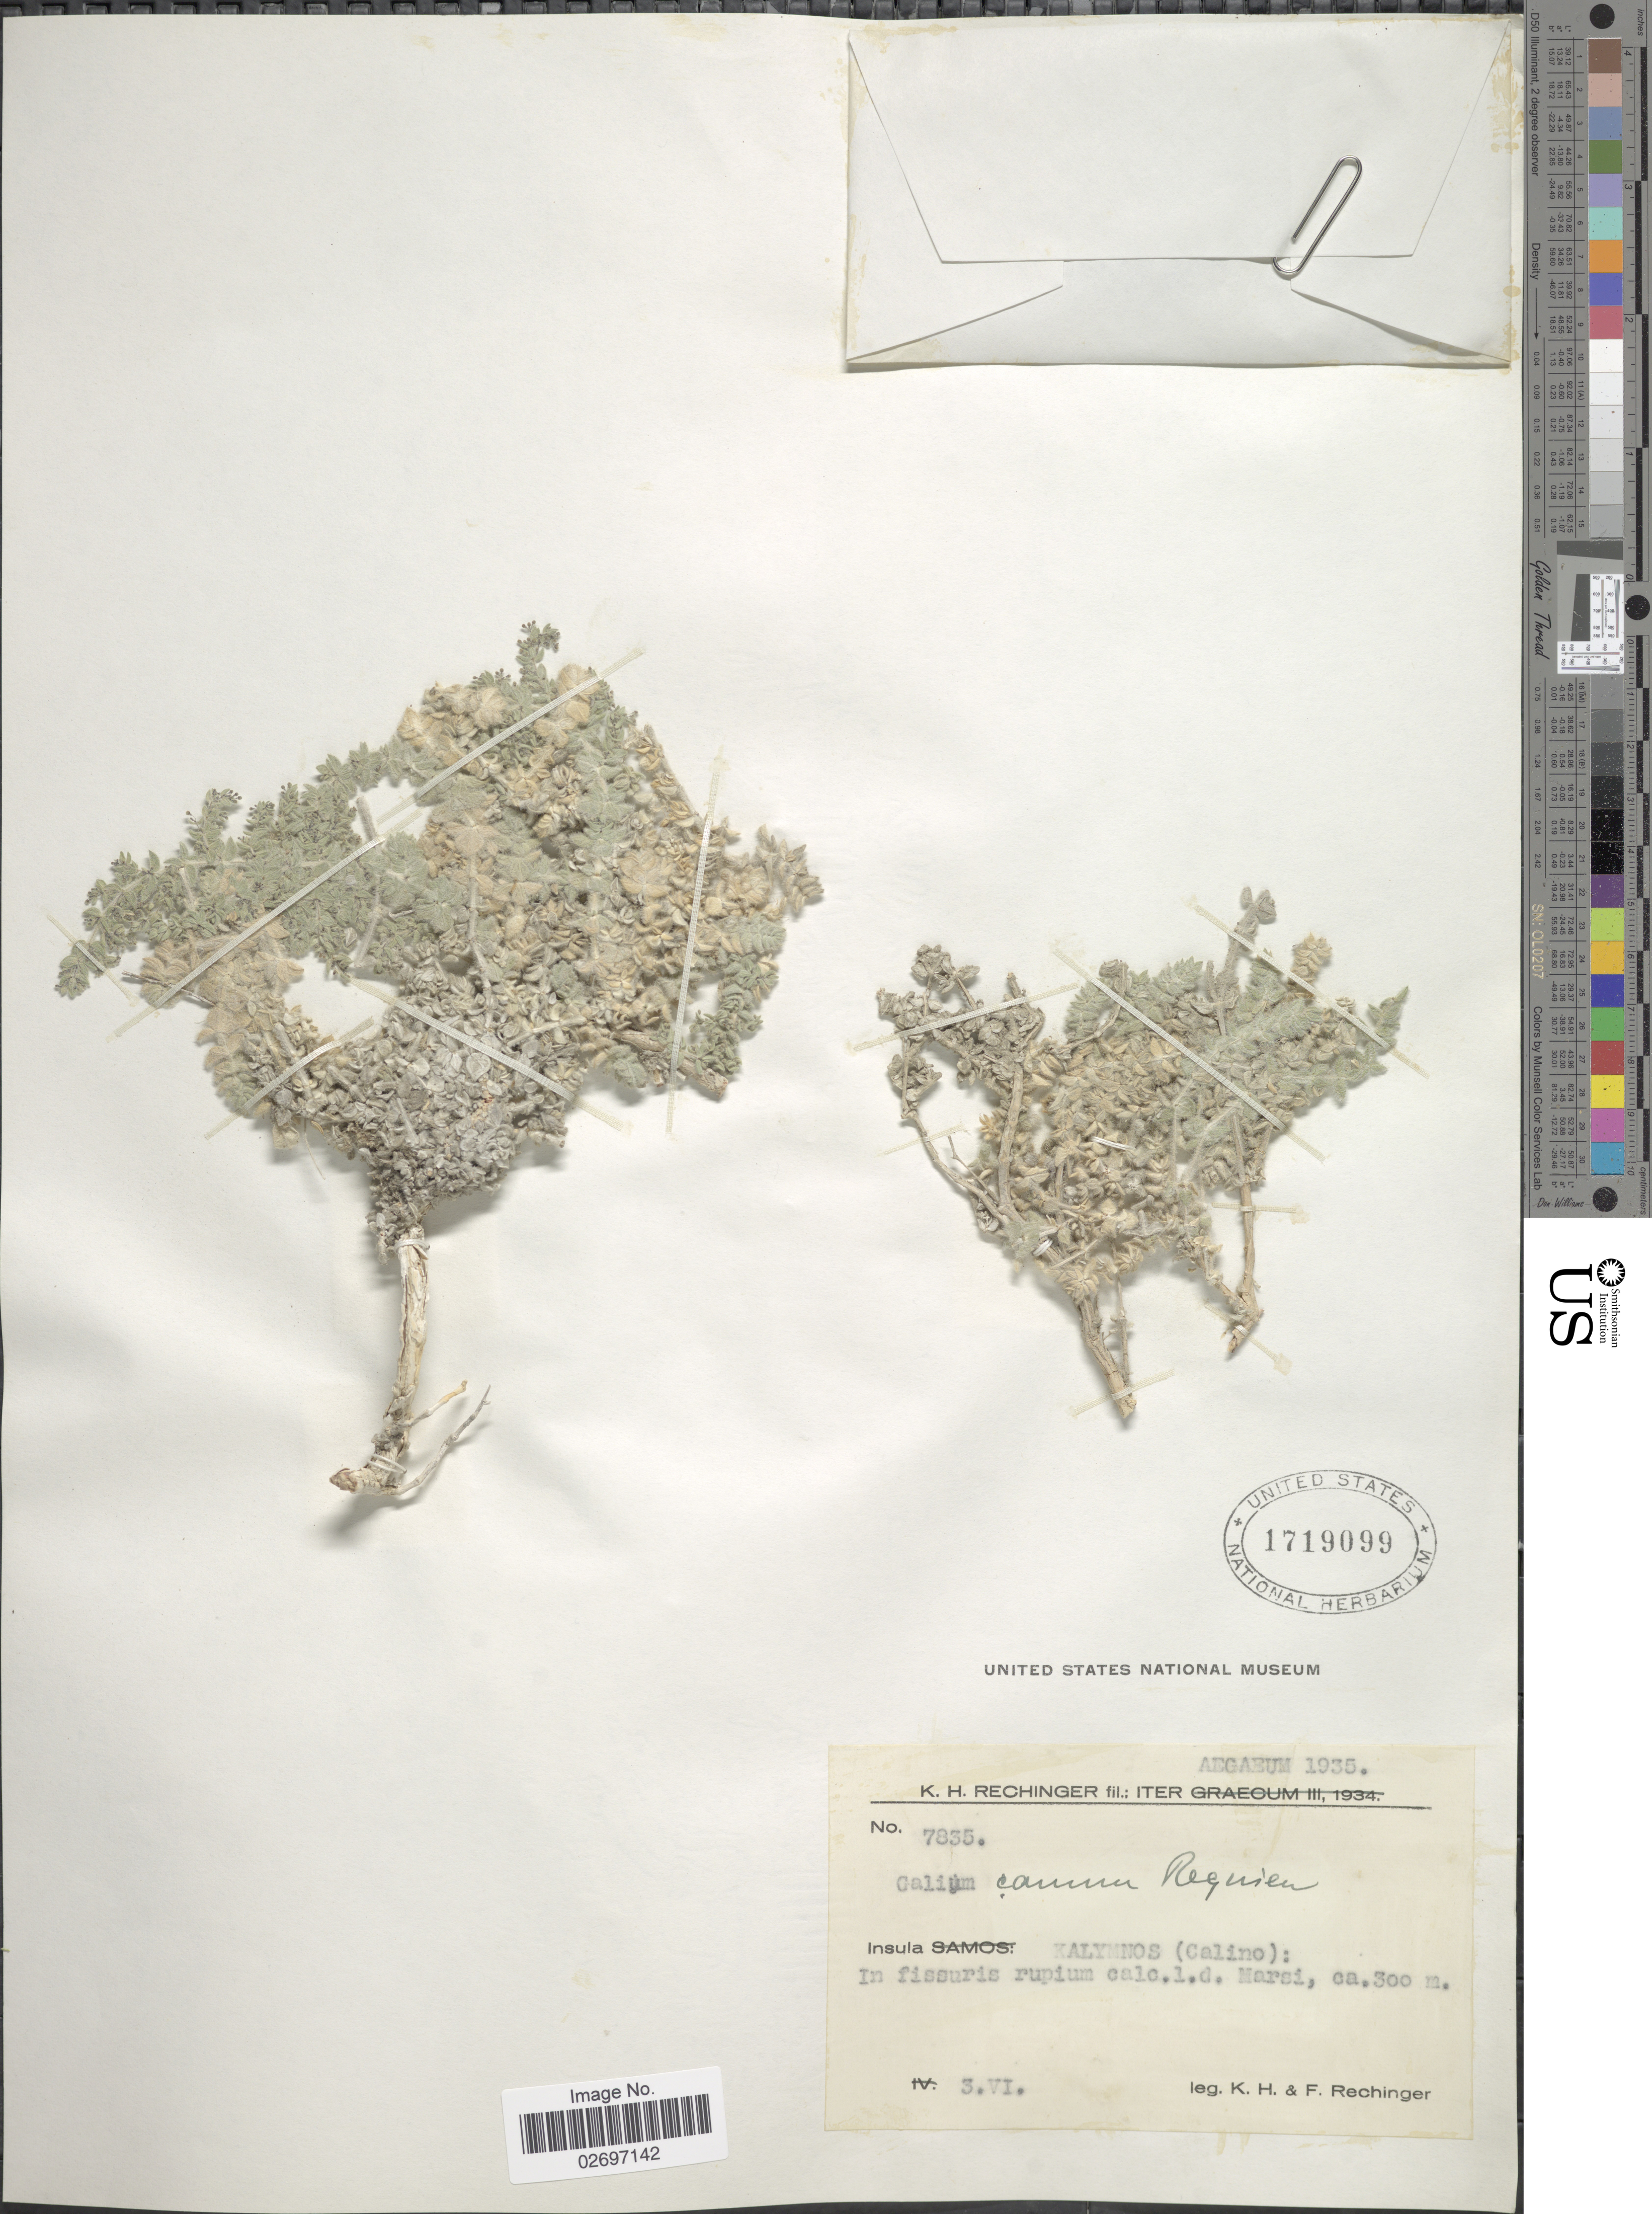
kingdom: Plantae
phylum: Tracheophyta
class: Magnoliopsida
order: Gentianales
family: Rubiaceae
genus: Galium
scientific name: Galium canum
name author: Req. ex DC.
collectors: K. H. Rechinger & F. Rechinger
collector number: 7835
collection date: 1935-06-03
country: Greece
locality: Insula: Kalymnos (Calino): in fissuris rupium calc. l.d. Marsi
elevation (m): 300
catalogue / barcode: US 1719099